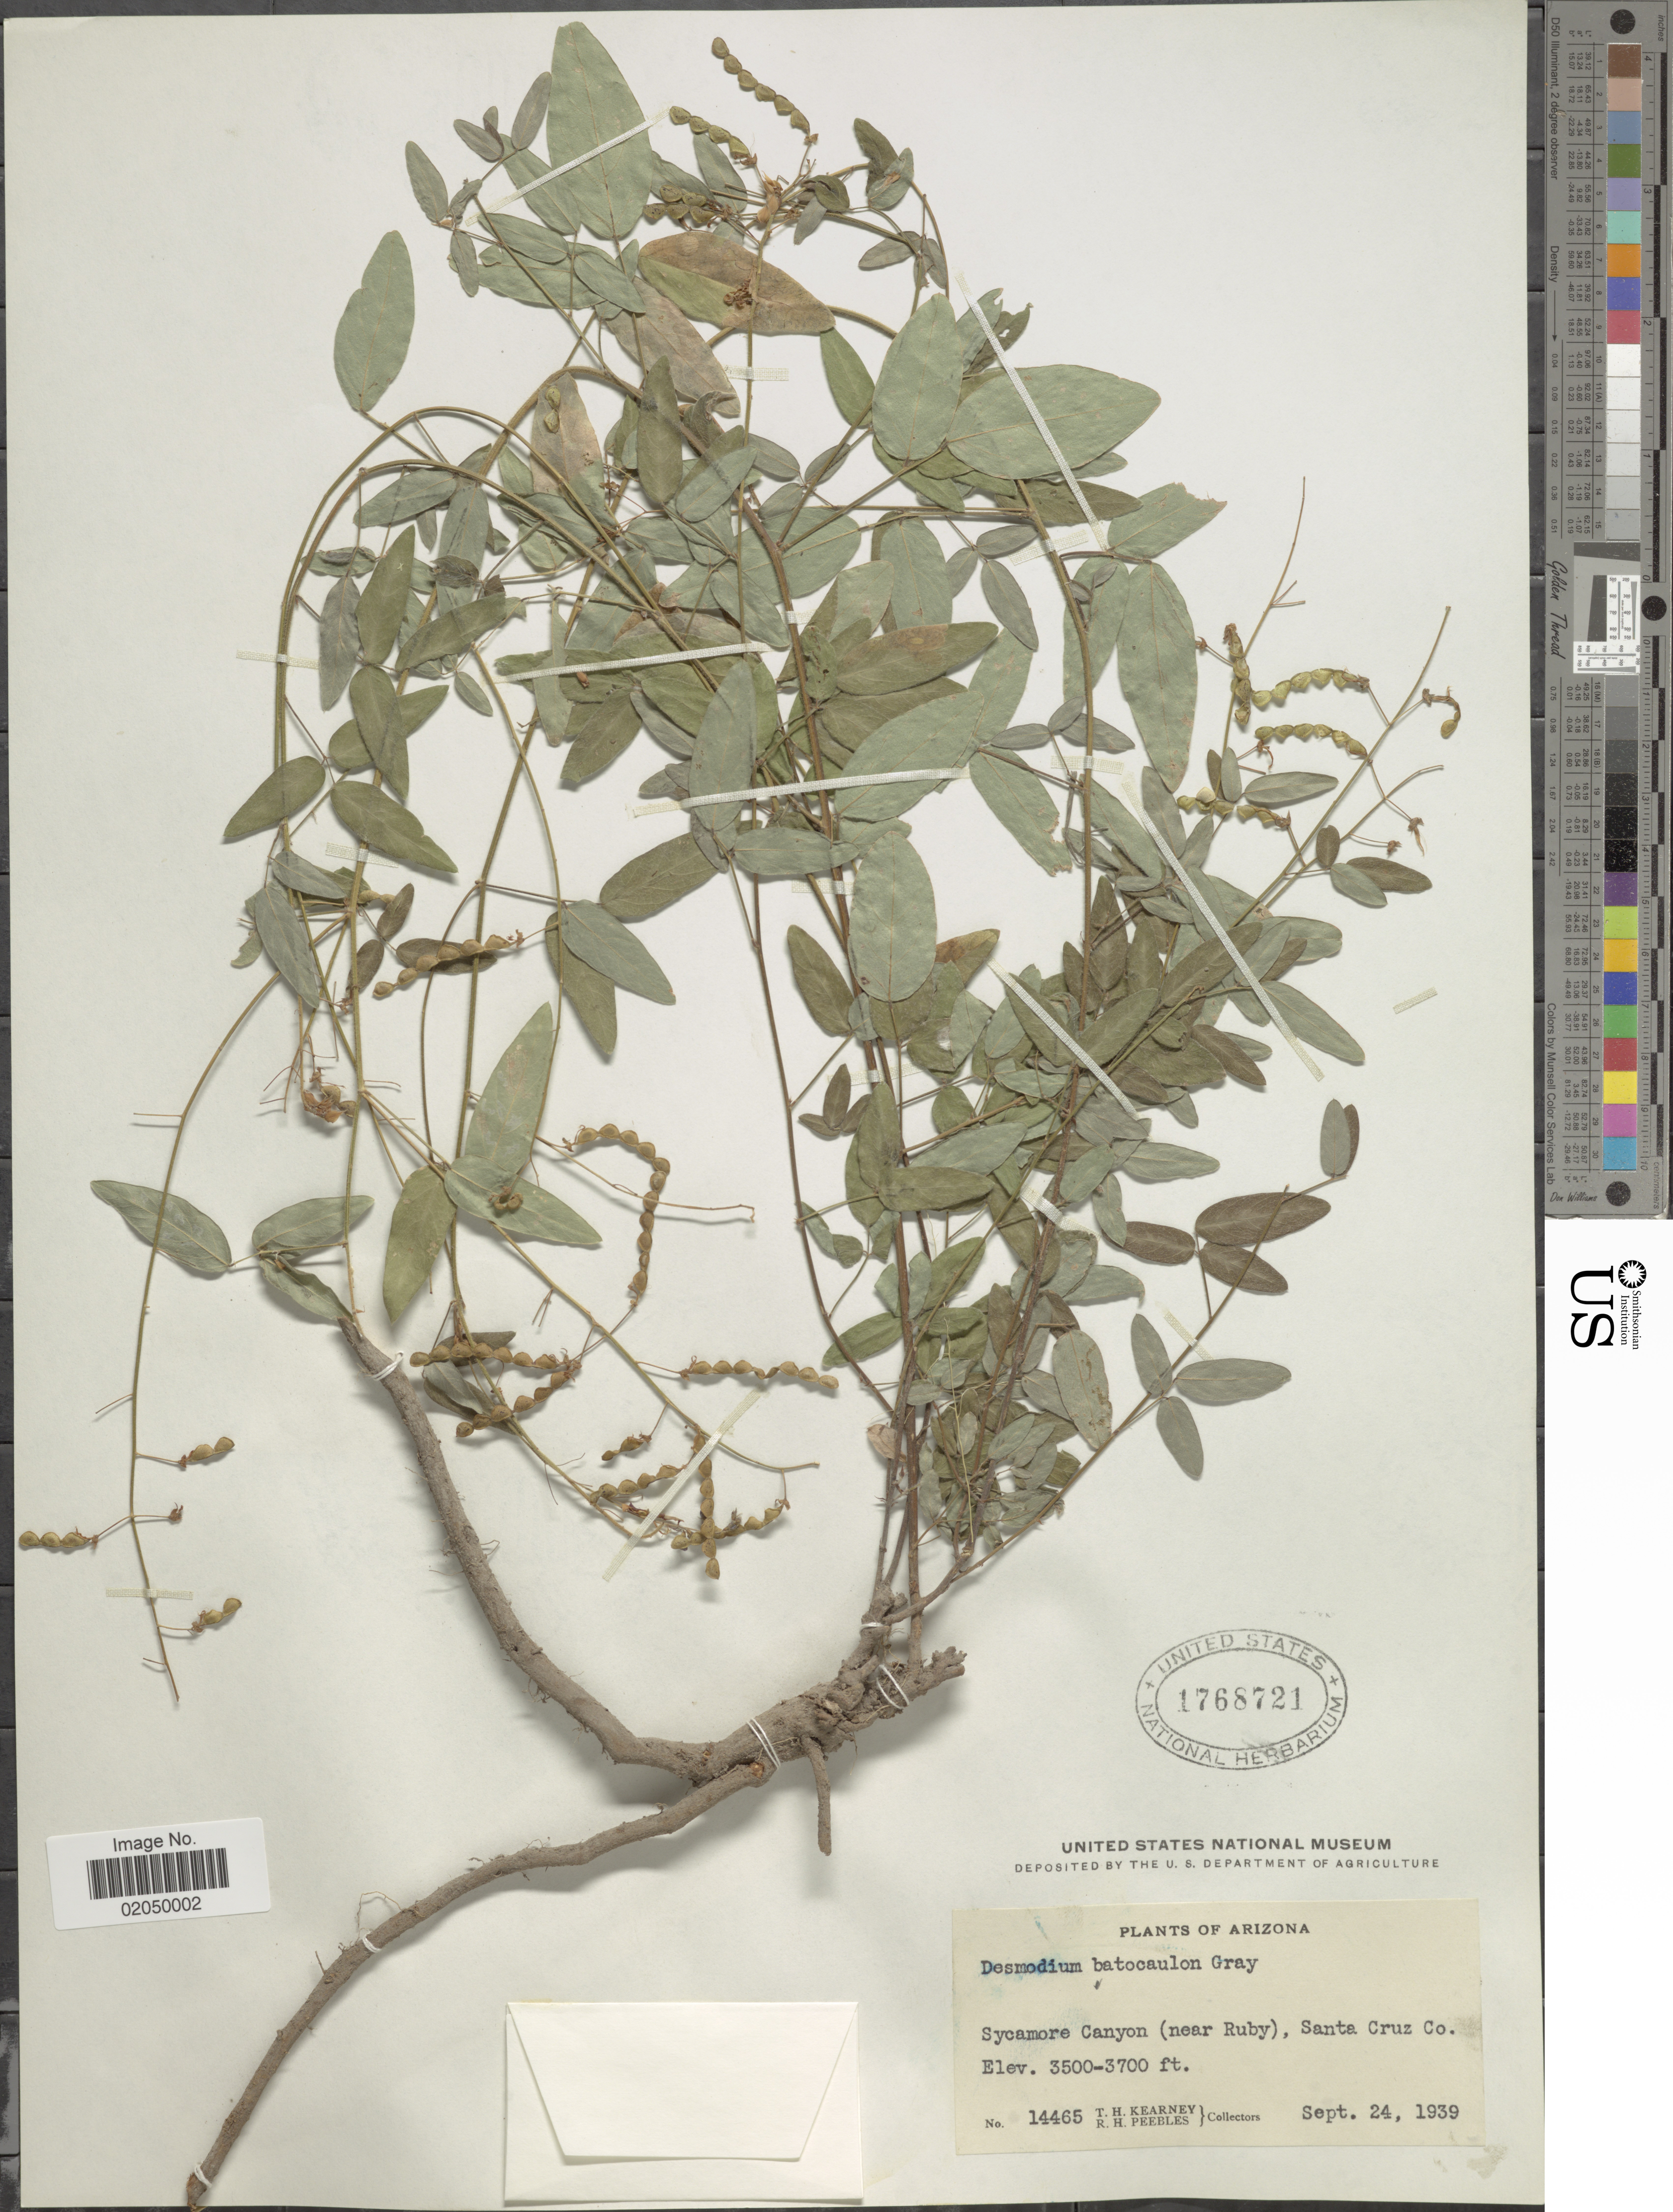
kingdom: Plantae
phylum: Tracheophyta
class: Magnoliopsida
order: Fabales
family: Fabaceae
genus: Desmodium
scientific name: Desmodium batocaulon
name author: A. Gray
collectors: T. H. Kearney & R. H. Peebles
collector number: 14465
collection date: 1939-09-24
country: United States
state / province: Arizona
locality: Sycamore Canyon (near Ruby), Santa Cruz Co.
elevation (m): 1067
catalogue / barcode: US 1768721